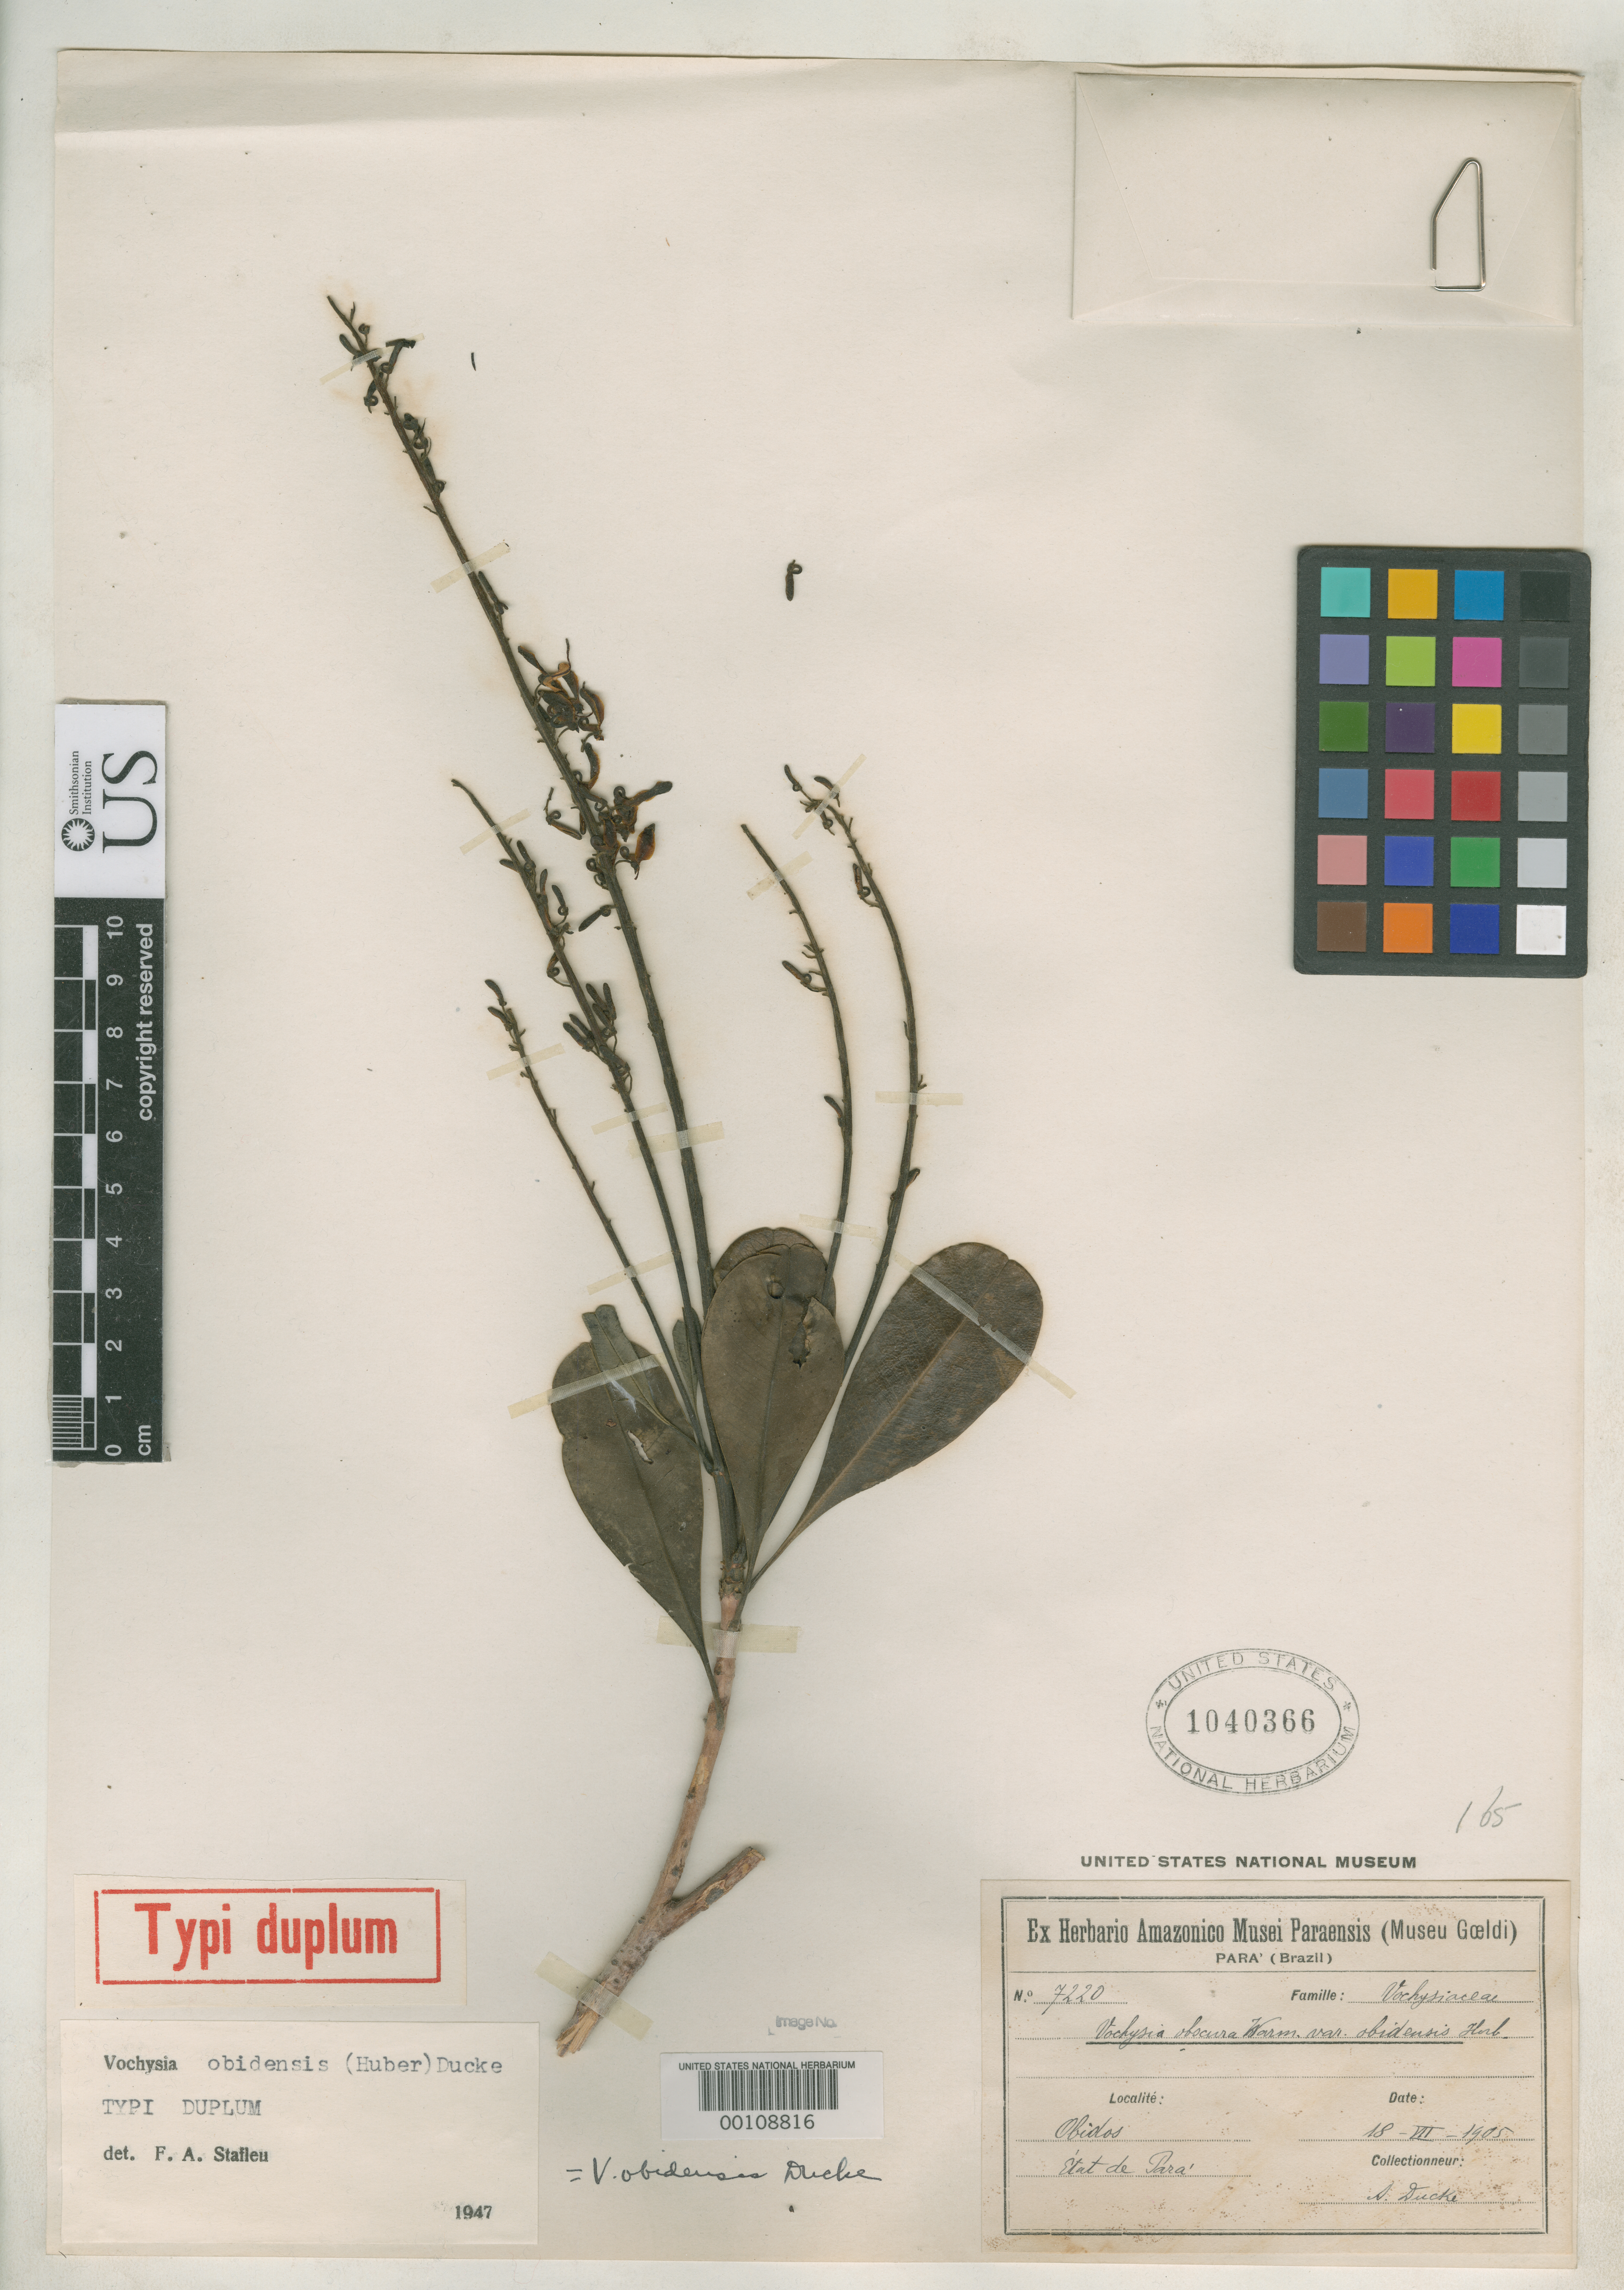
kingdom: Plantae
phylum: Tracheophyta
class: Magnoliopsida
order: Myrtales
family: Vochysiaceae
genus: Vochysia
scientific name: Vochysia obscura var. obidensis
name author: Huber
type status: Isotype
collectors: A. Ducke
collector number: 7220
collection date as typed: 18 Mar 1905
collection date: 1905-03-18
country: Brazil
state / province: Pará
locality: Obidos.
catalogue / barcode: US 1040366